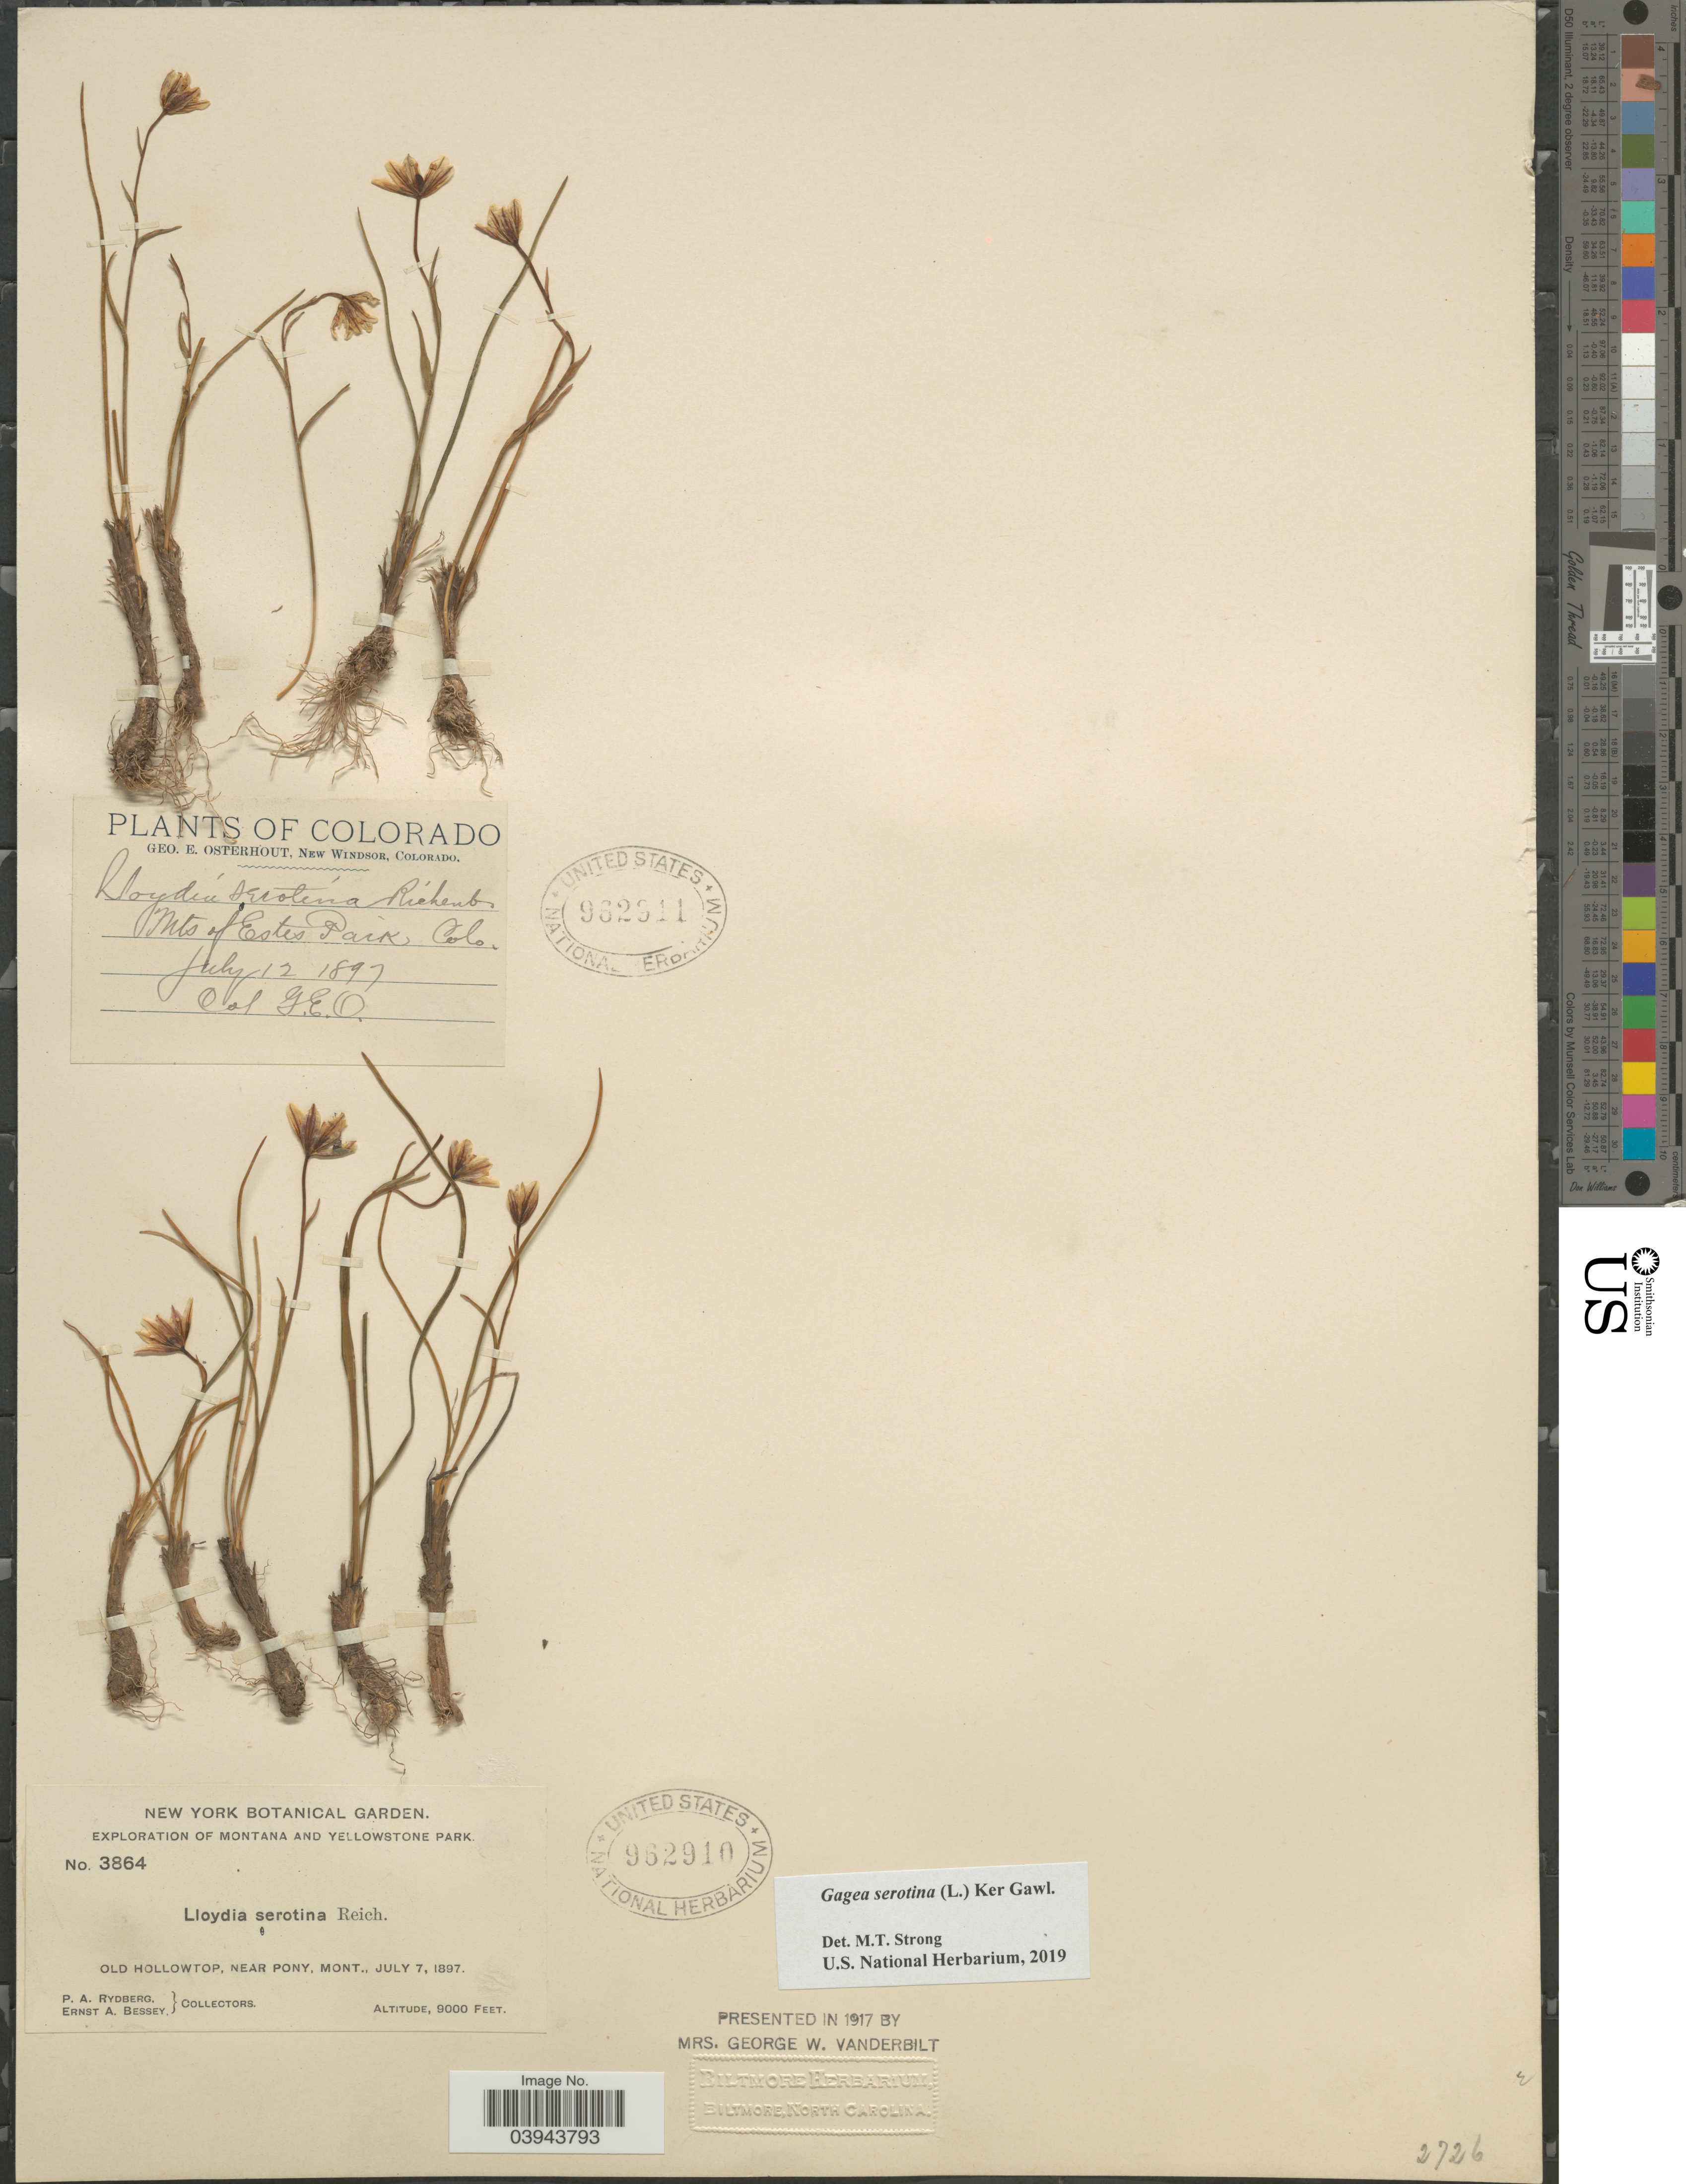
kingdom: Plantae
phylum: Tracheophyta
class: Liliopsida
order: Liliales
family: Liliaceae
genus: Lloydia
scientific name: Lloydia serotina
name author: (L.) Salisb. ex Rchb.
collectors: G. Osterhout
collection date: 1897-07-12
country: United States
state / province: Colorado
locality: Mts of Estes Park.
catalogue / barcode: US 962911